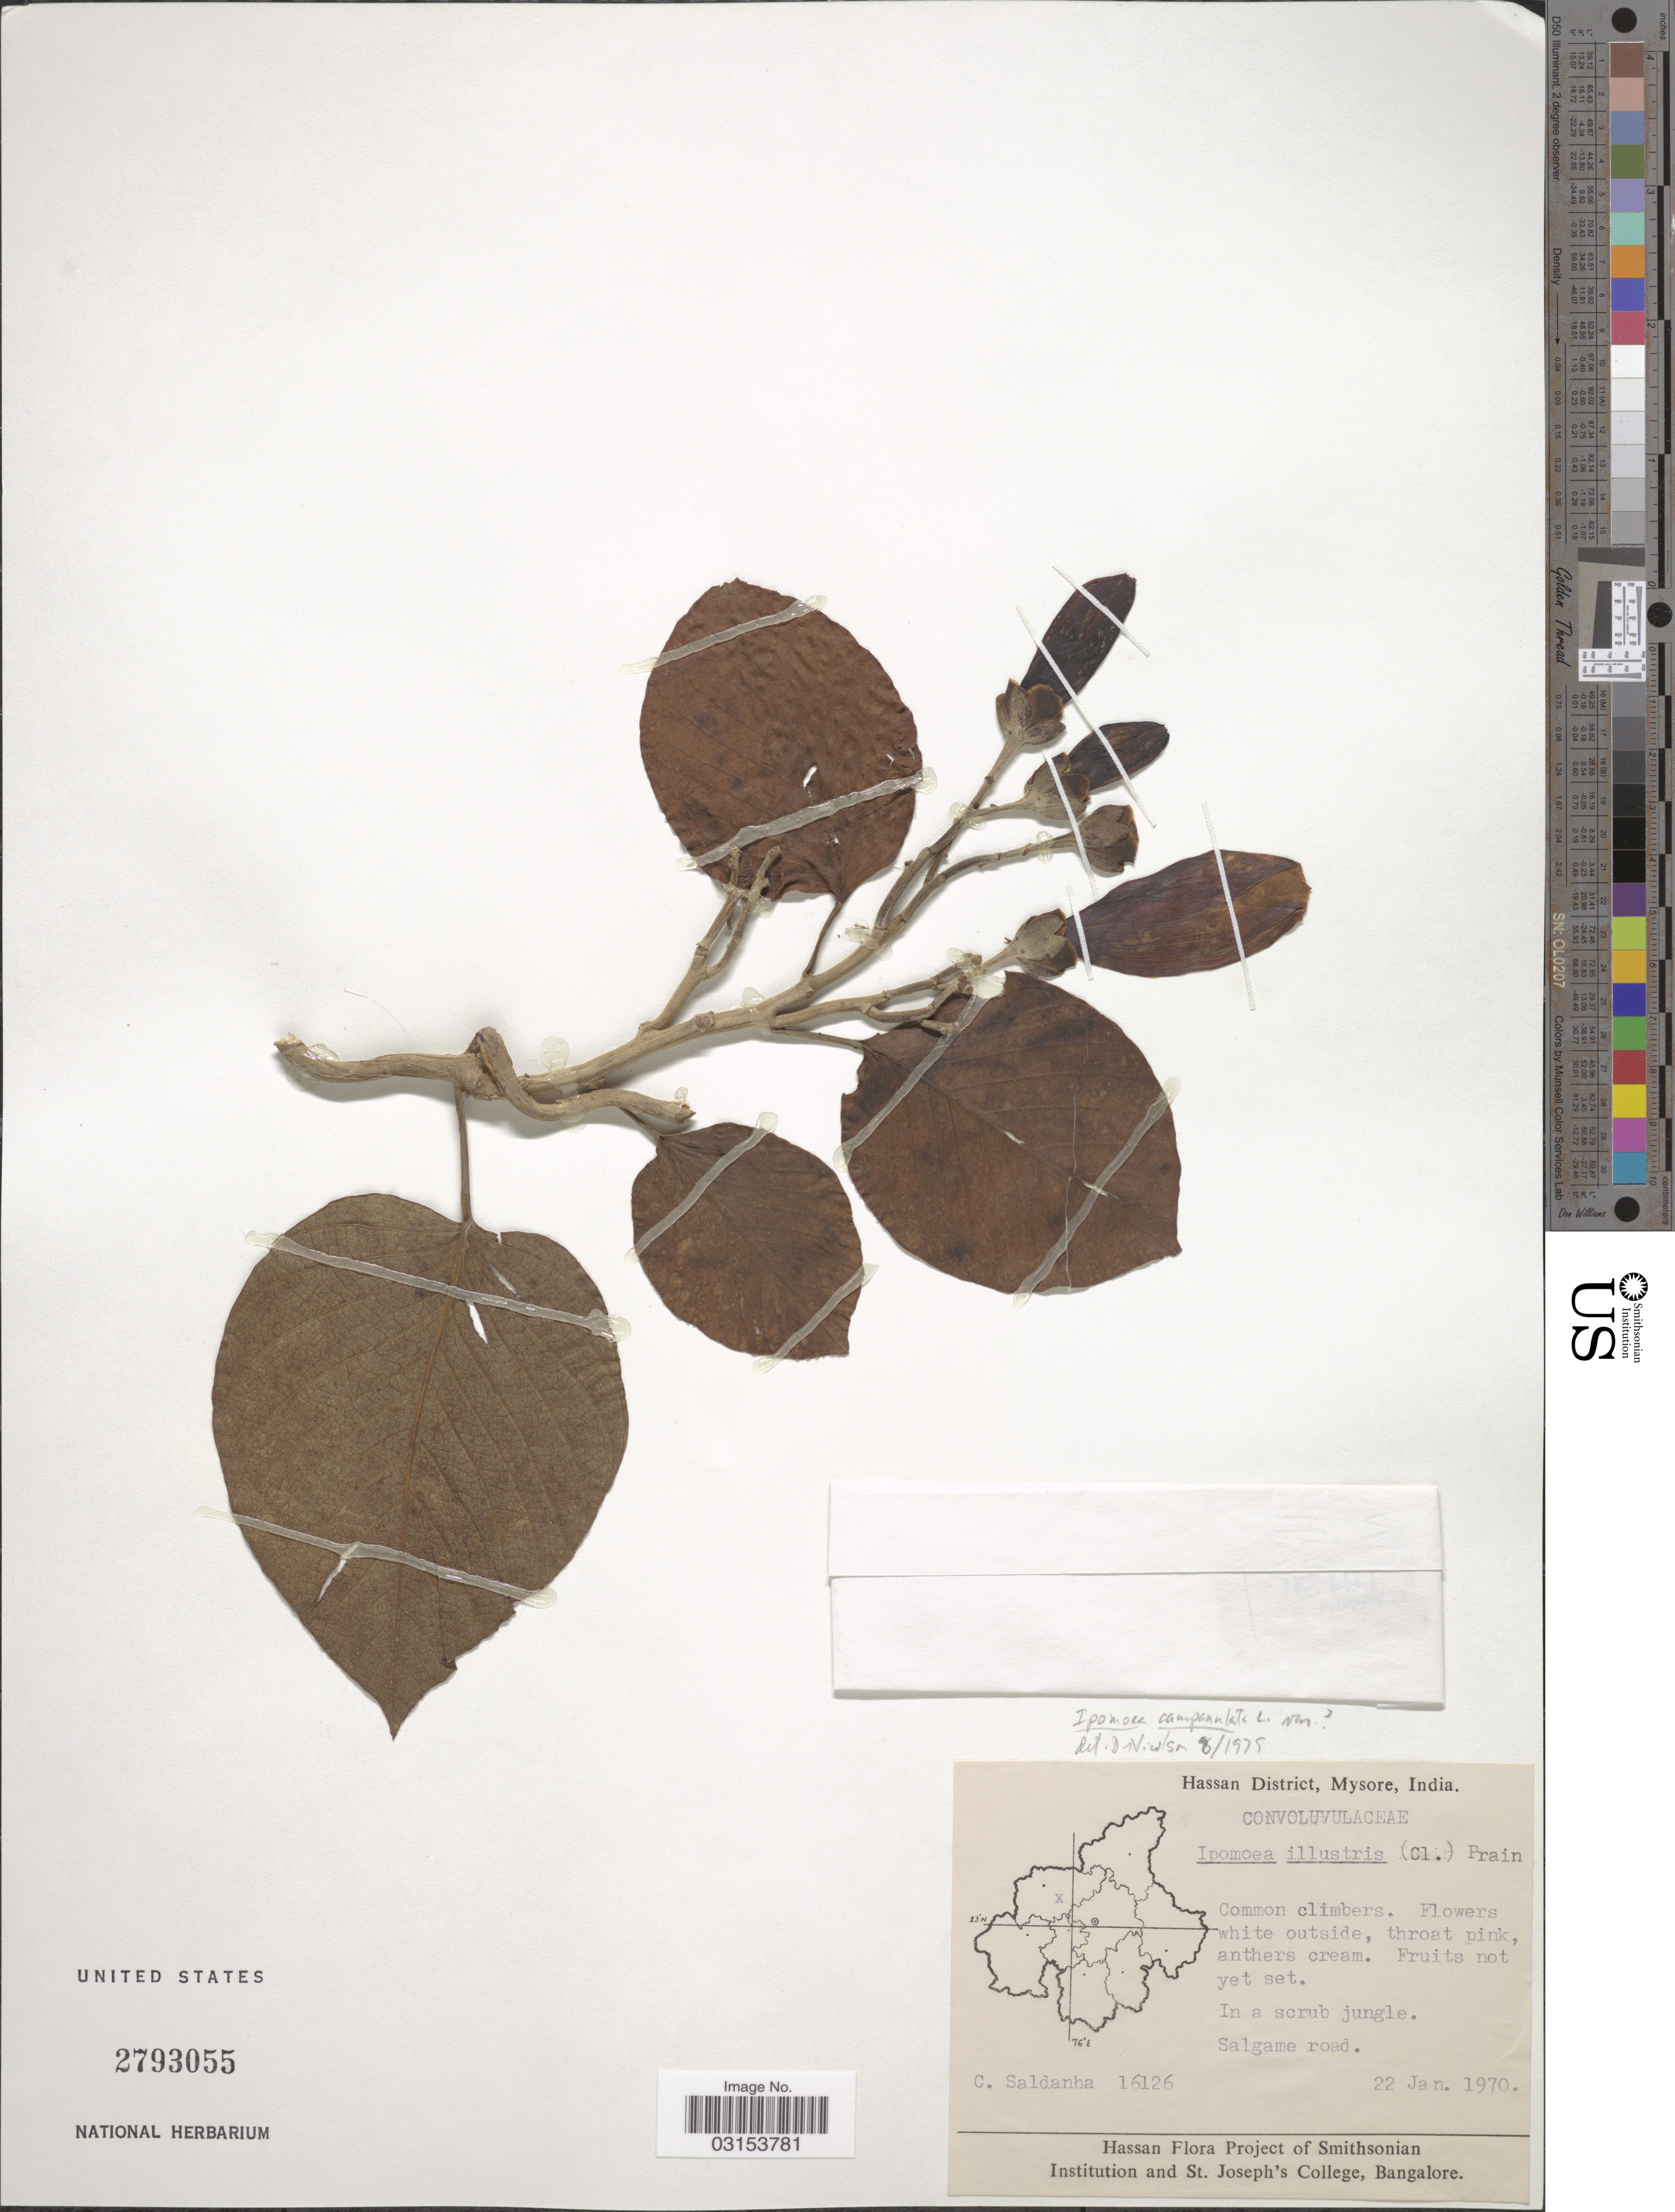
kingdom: Plantae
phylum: Tracheophyta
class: Magnoliopsida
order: Solanales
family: Convolvulaceae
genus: Ipomoea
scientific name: Ipomoea campanulata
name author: L.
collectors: C. Saldanha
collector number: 16126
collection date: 1970-01-22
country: India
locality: Hassan District, Mysore. Salgame road.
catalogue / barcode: US 2793055